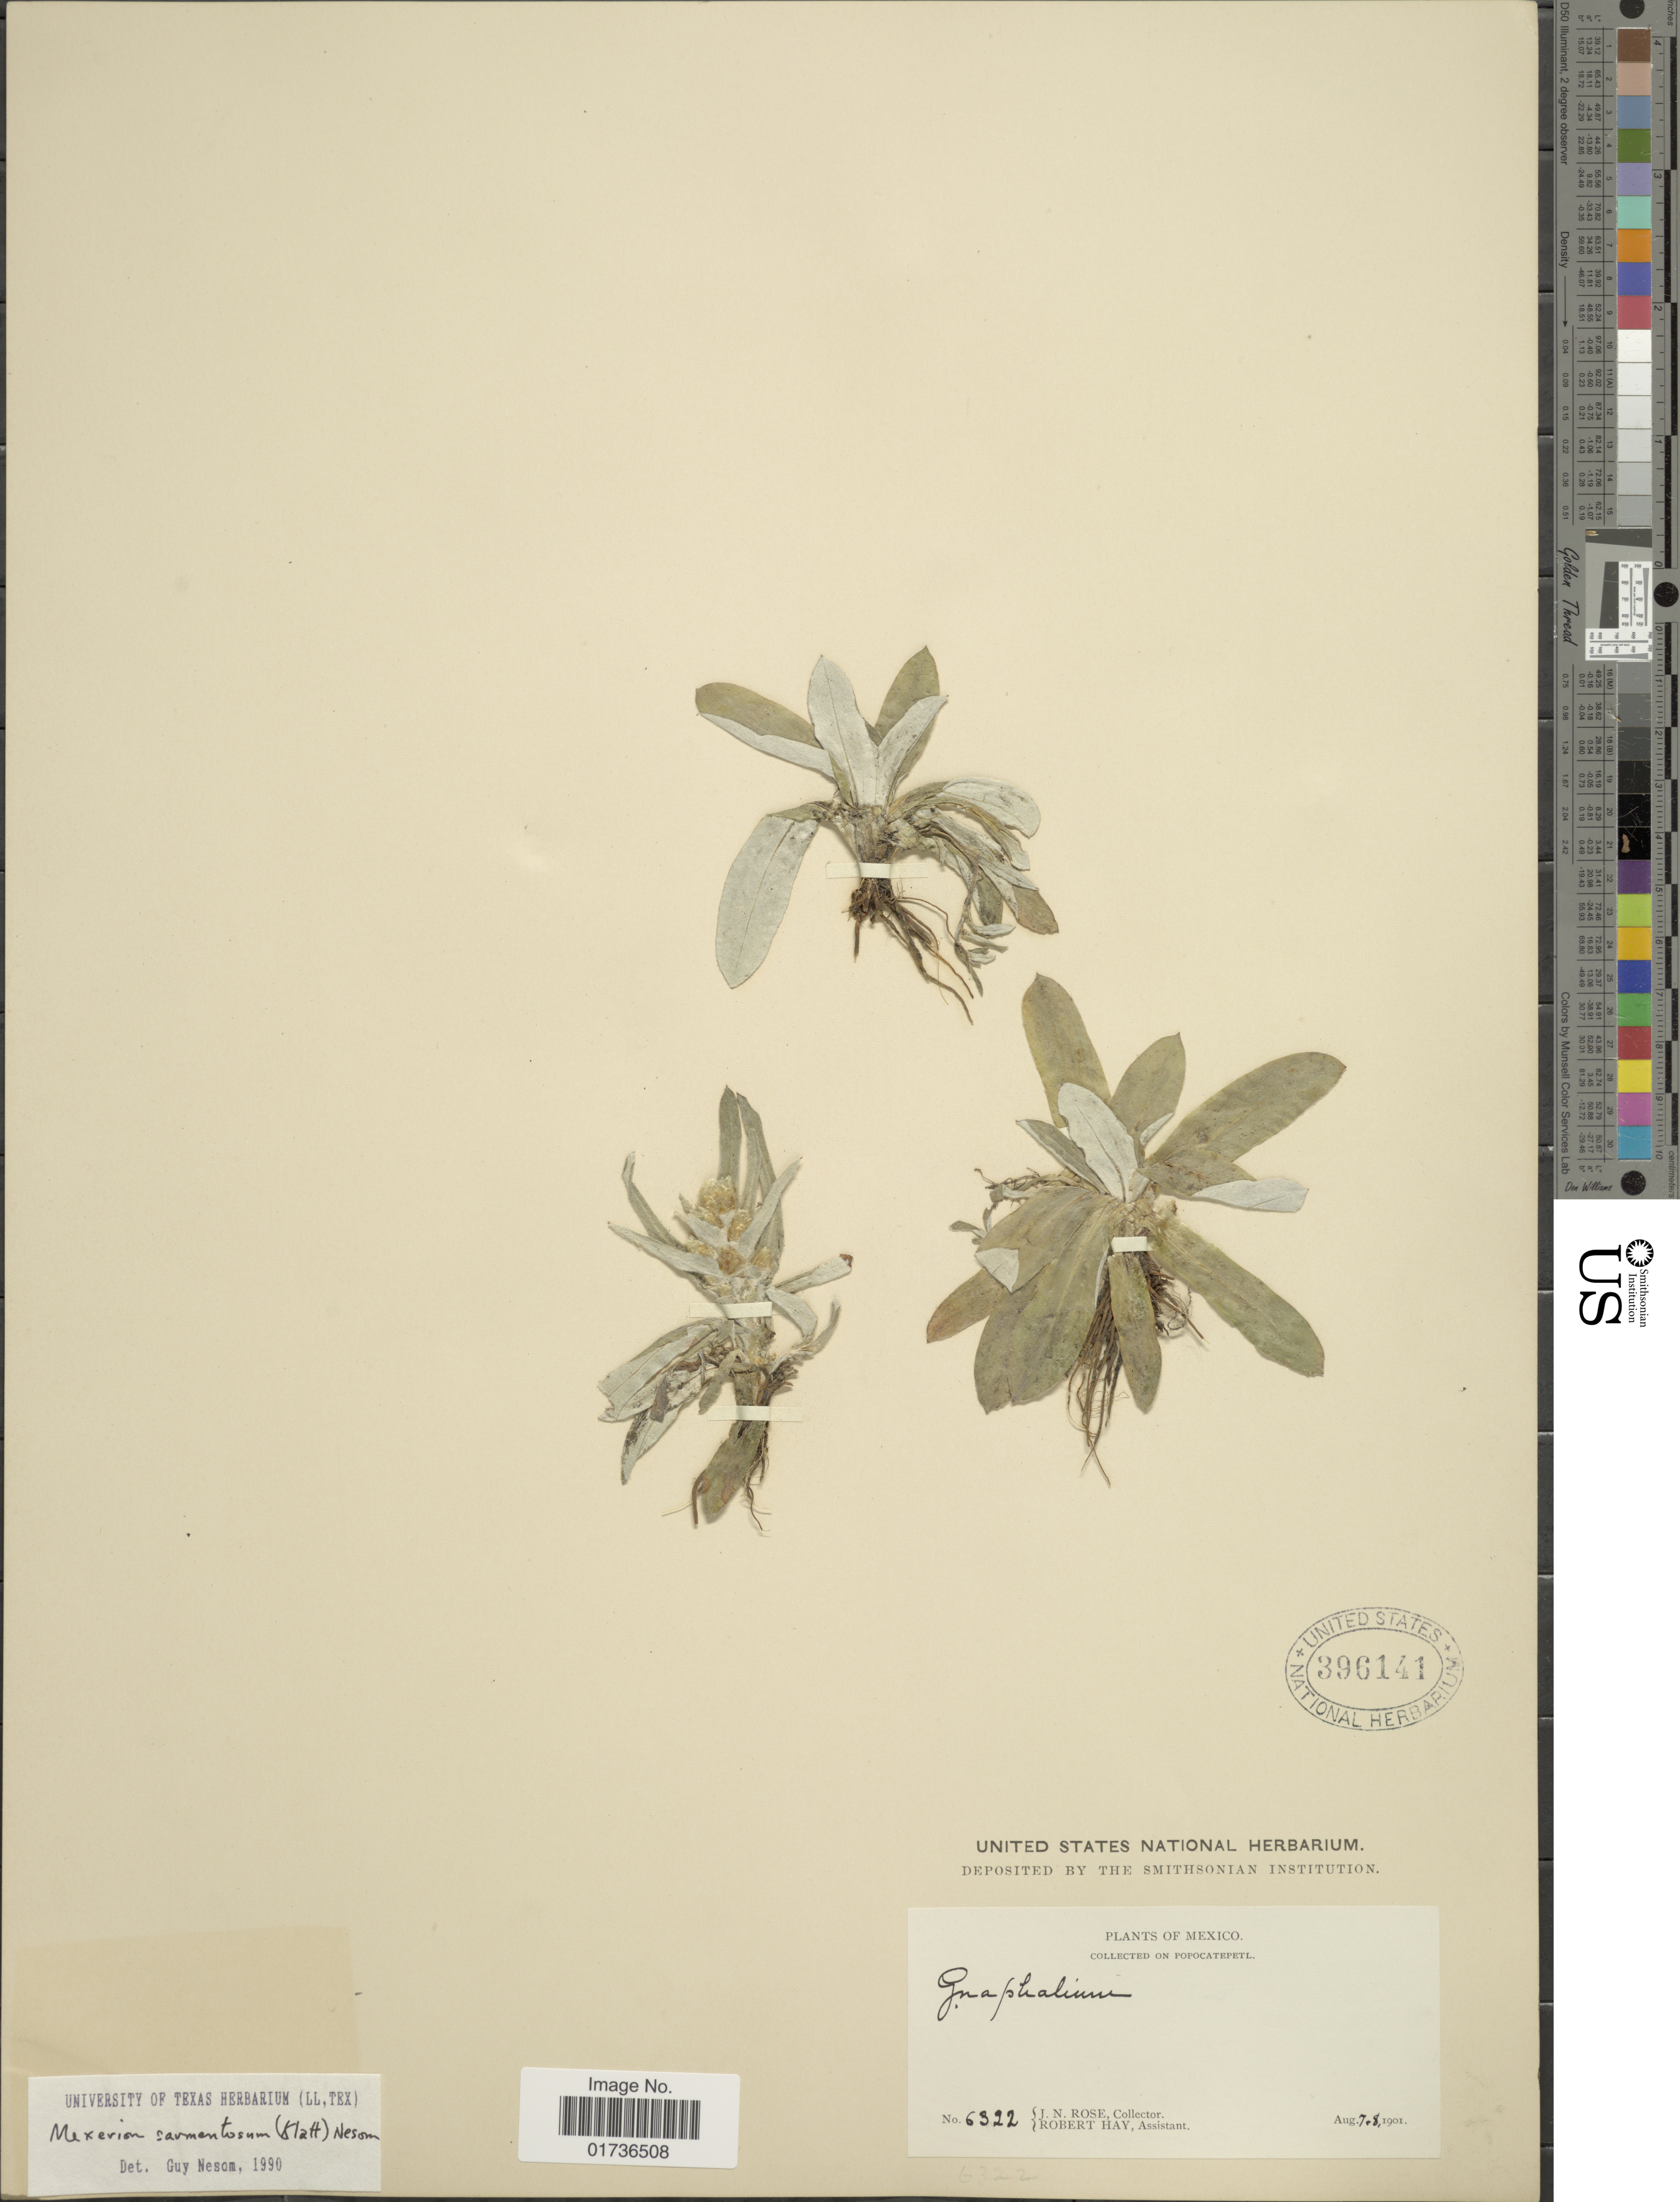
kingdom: Plantae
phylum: Tracheophyta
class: Magnoliopsida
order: Asterales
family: Asteraceae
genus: Mexerion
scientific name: Mexerion sarmentosum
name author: (Klatt) G.L. Nesom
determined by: Nesom, Guy L.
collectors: J. N. Rose & R. H. Hay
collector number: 6322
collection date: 1901-08-07/1901-08-08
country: Mexico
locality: On Popocatepetl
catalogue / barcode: US 396141